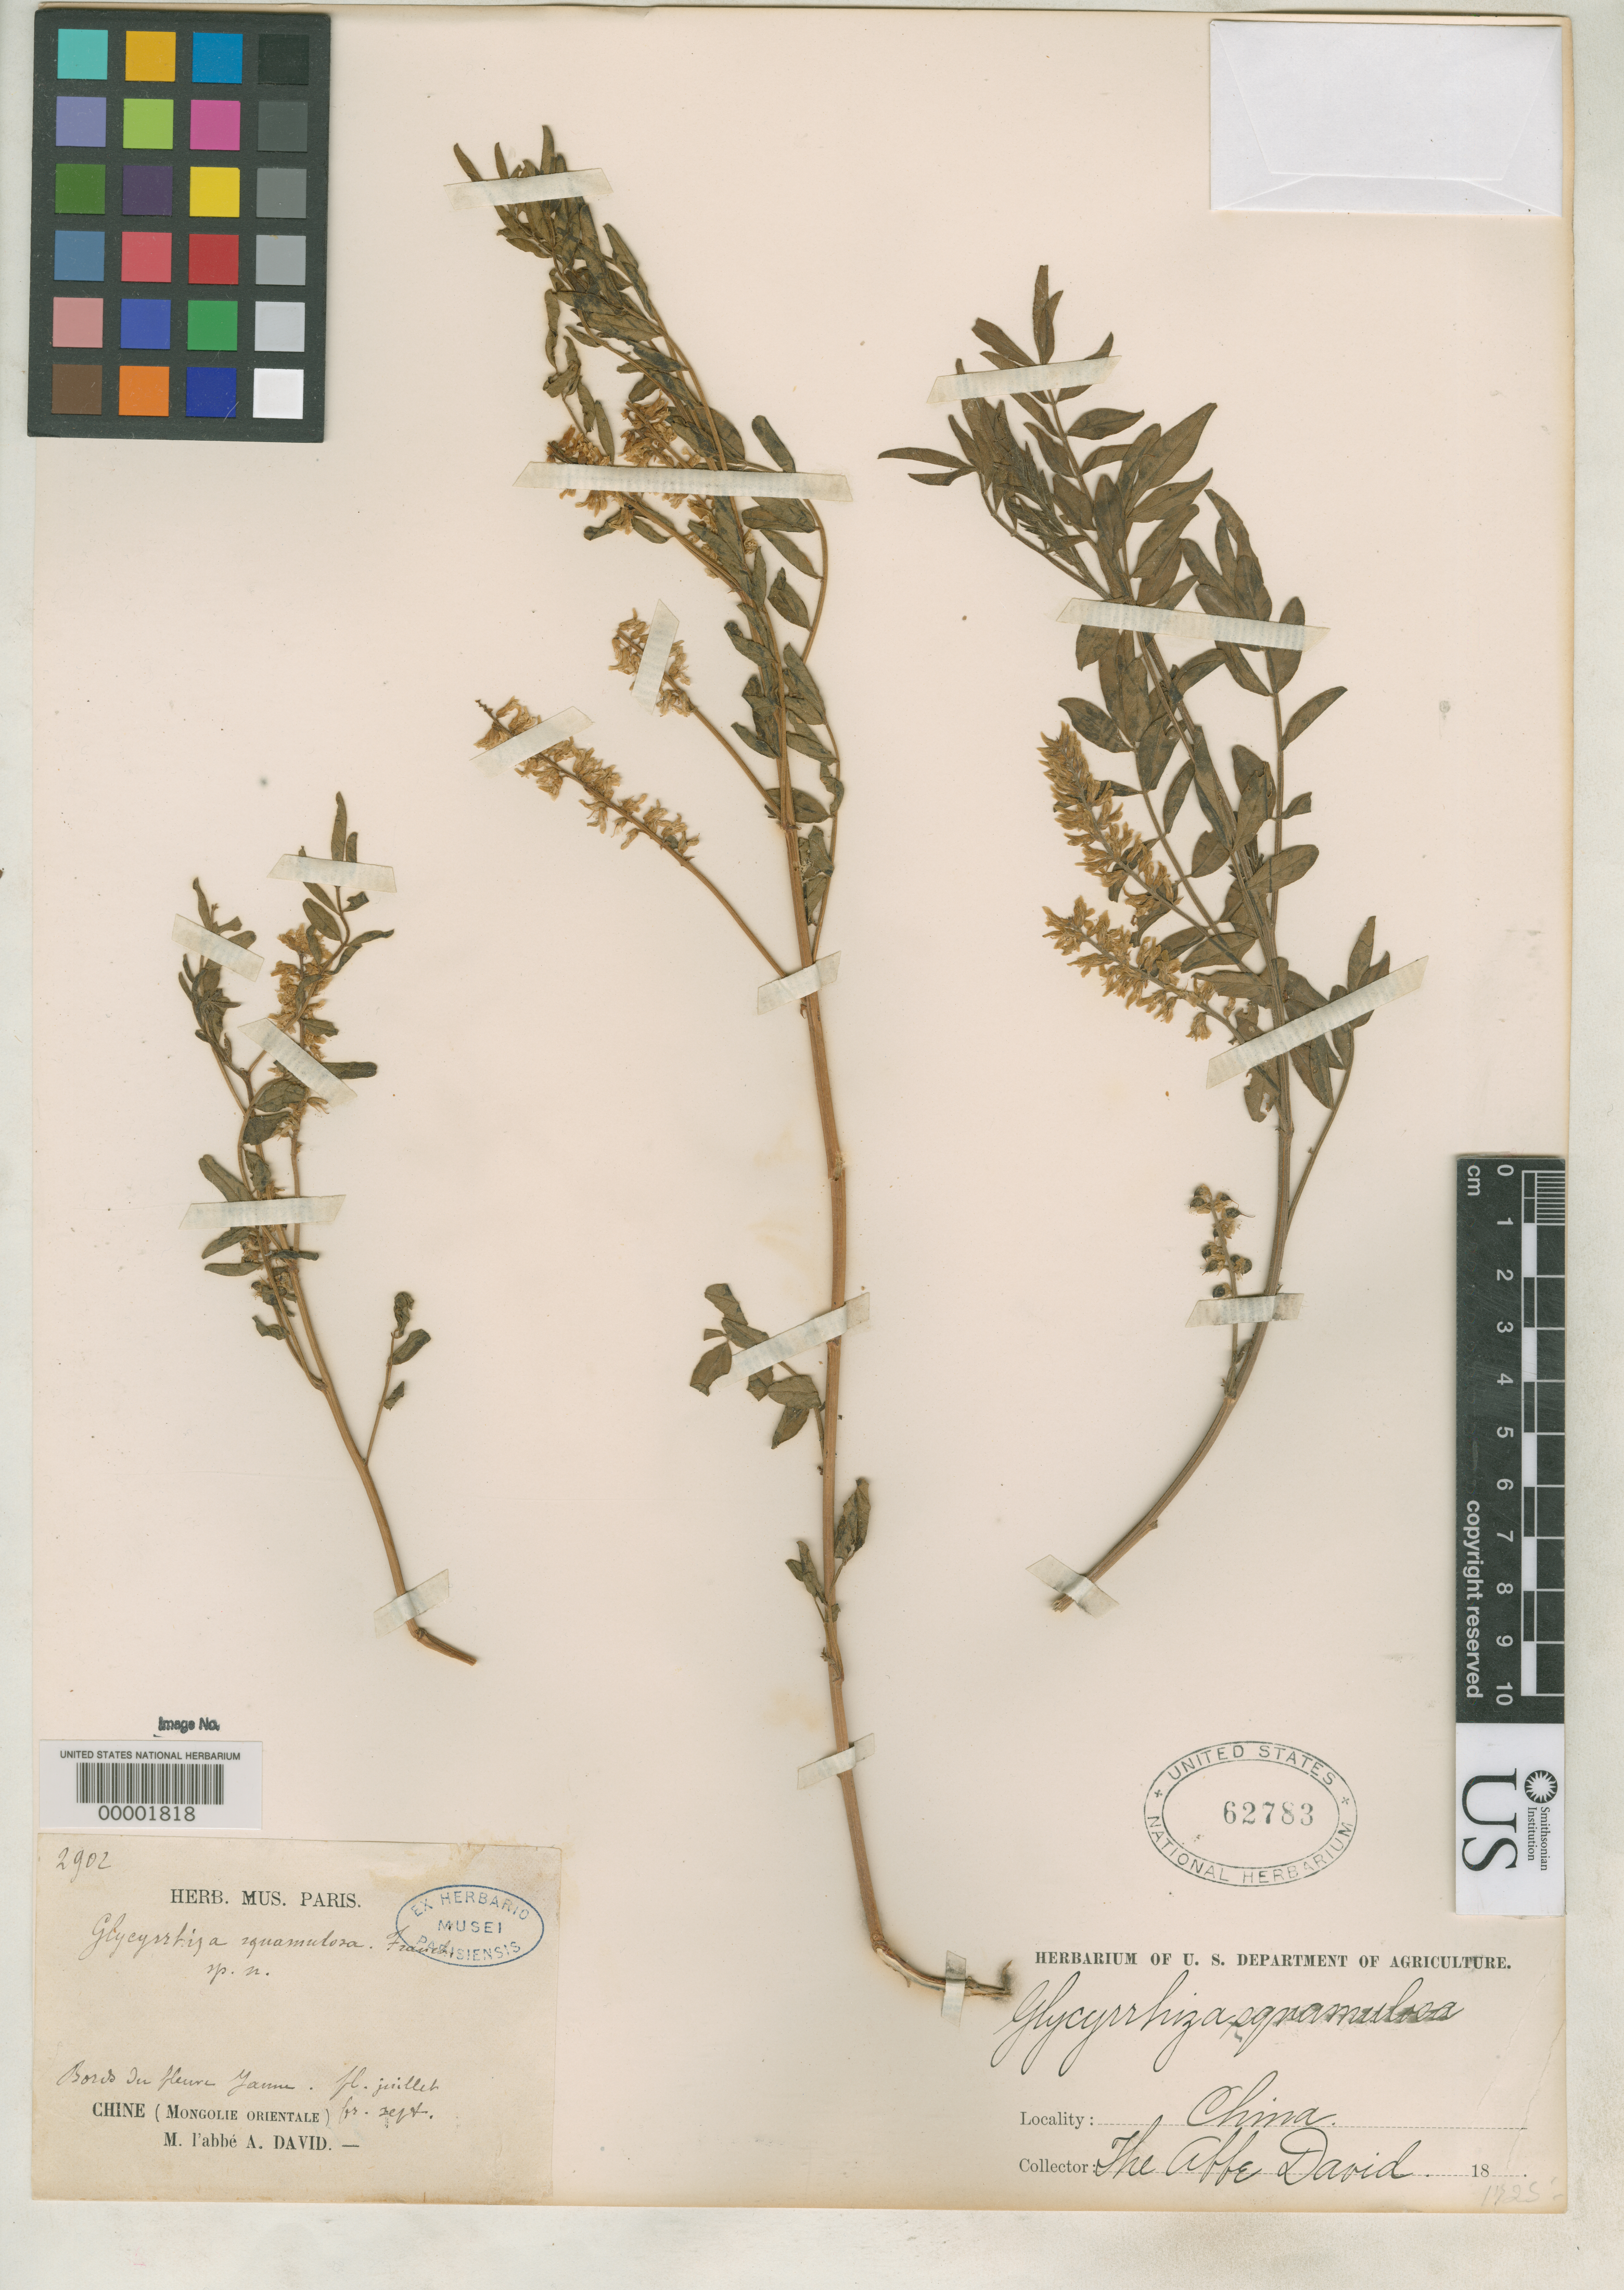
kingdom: Plantae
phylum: Tracheophyta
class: Magnoliopsida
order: Fabales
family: Fabaceae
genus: Glycyrrhiza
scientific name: Glycyrrhiza squamulosa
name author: Franch.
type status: Type Collection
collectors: A. David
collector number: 2902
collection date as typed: Sep 18--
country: Mongolia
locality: Bords du fleur [fleuve?] Yamu. [Edges of the flower (river?) Yamu.]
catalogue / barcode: US 62783